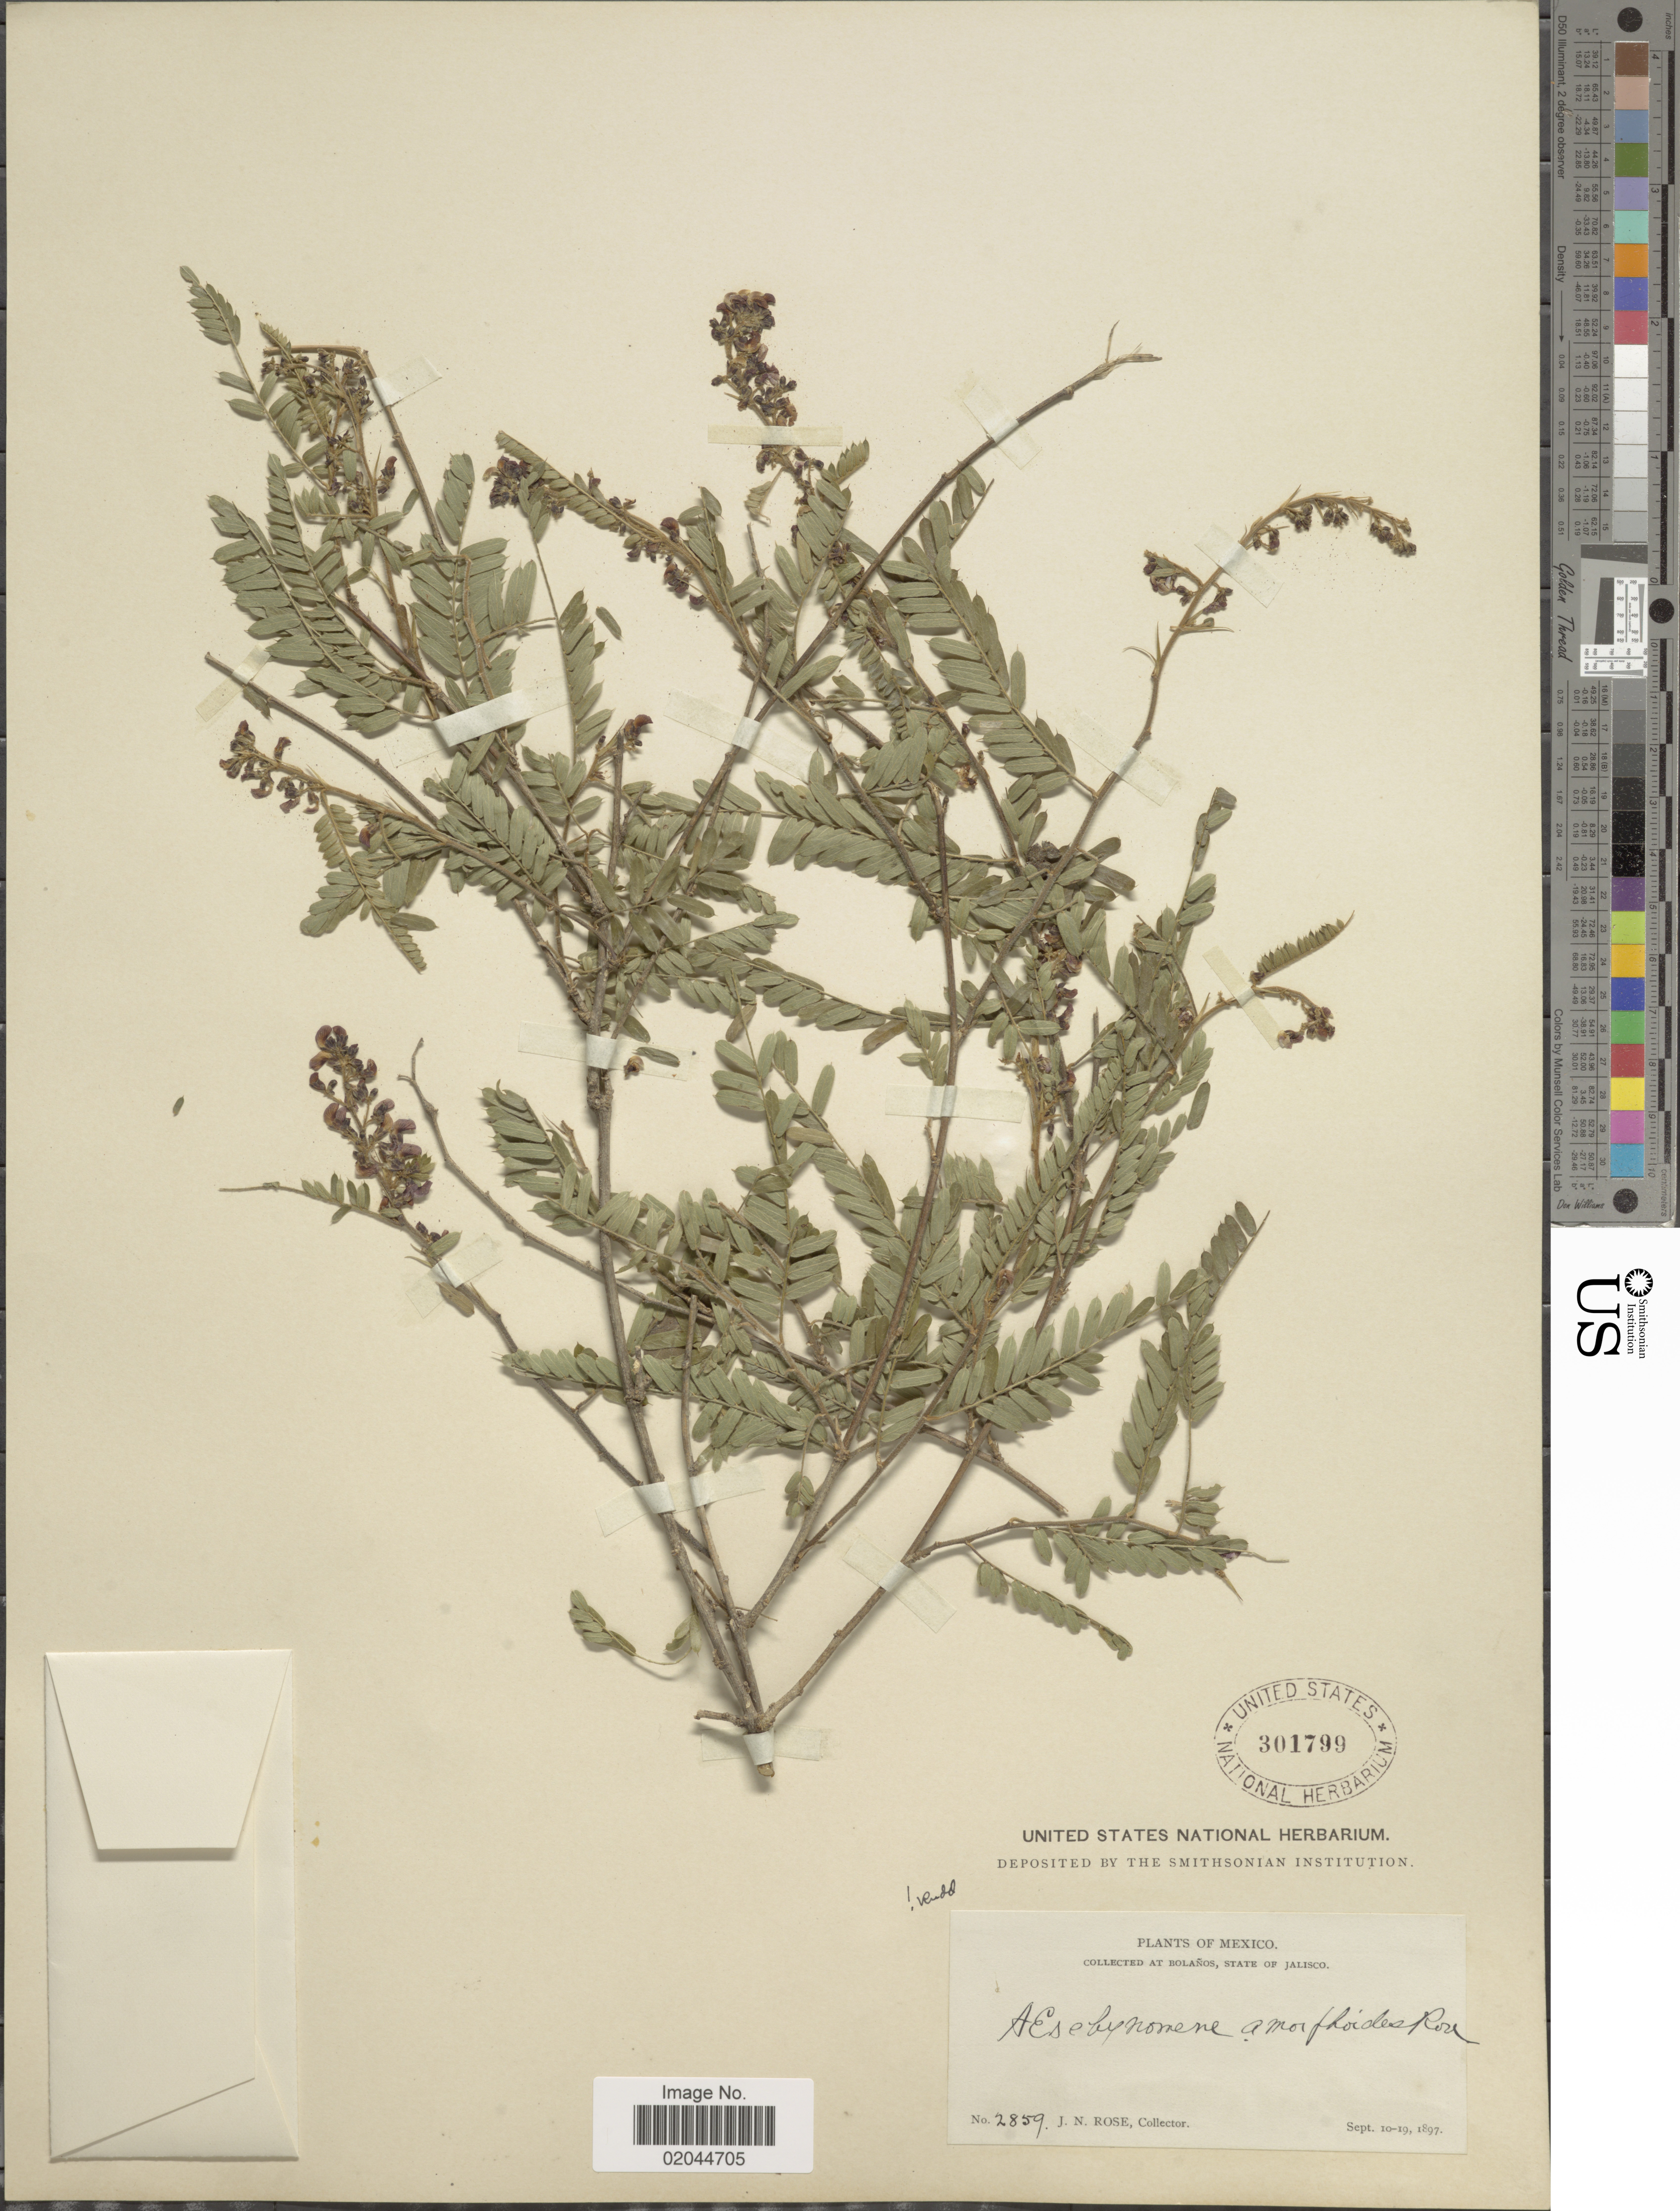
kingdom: Plantae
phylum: Tracheophyta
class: Magnoliopsida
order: Fabales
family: Fabaceae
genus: Aeschynomene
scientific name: Aeschynomene amorphoides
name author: (S. Watson) Rose ex B.L. Rob.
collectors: J. N. Rose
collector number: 2859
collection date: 1897-09-10/1897-09-19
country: Mexico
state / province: Jalisco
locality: Bolanos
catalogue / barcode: US 301799